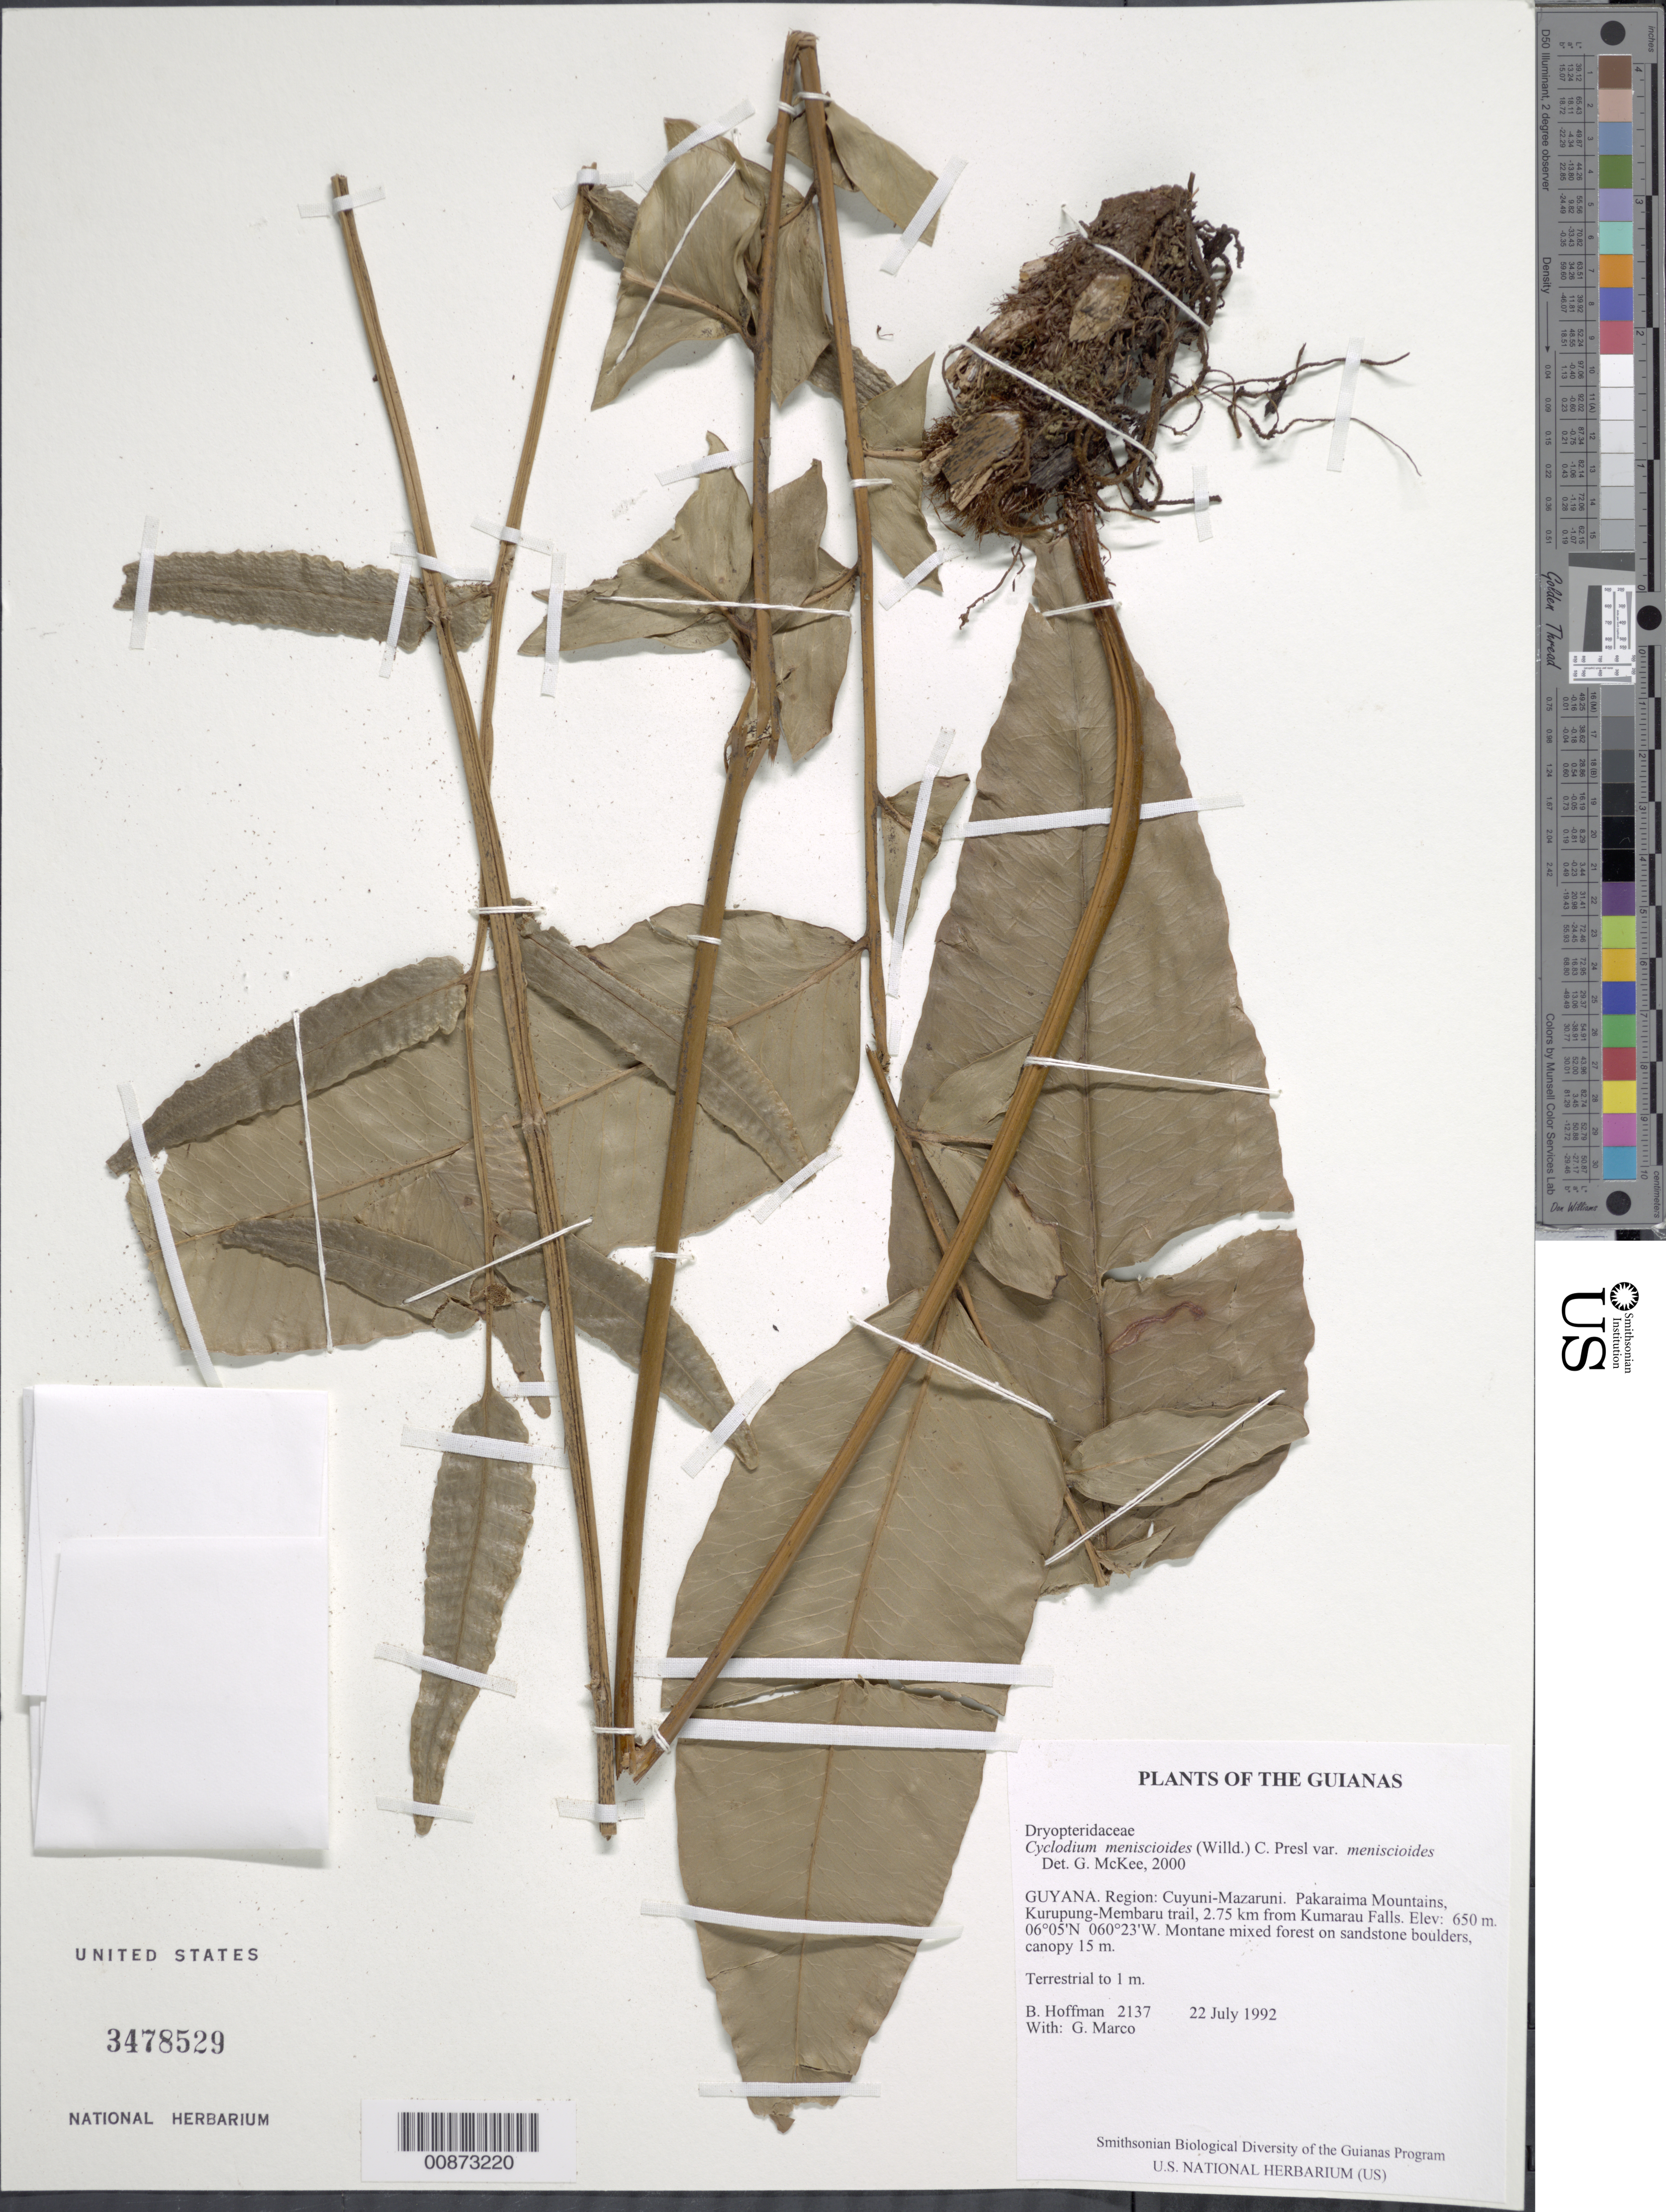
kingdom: Plantae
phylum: Tracheophyta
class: Polypodiopsida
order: Polypodiales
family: Dryopteridaceae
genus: Cyclodium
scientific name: Cyclodium meniscioides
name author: (Willd.) C. Presl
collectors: B. Hoffman & G. Marco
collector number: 2137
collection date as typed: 22 July 1992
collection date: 1992-07-22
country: Guyana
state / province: Cuyuni-Mazaruni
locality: Pakaraima Mountains, Kurupung-Membaru trail, 2.75 km WSW from Kumarau Falls on Kurupung River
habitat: Montane mixed forest on sandstone boulders, canopy 15 m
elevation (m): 650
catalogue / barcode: US 3478529